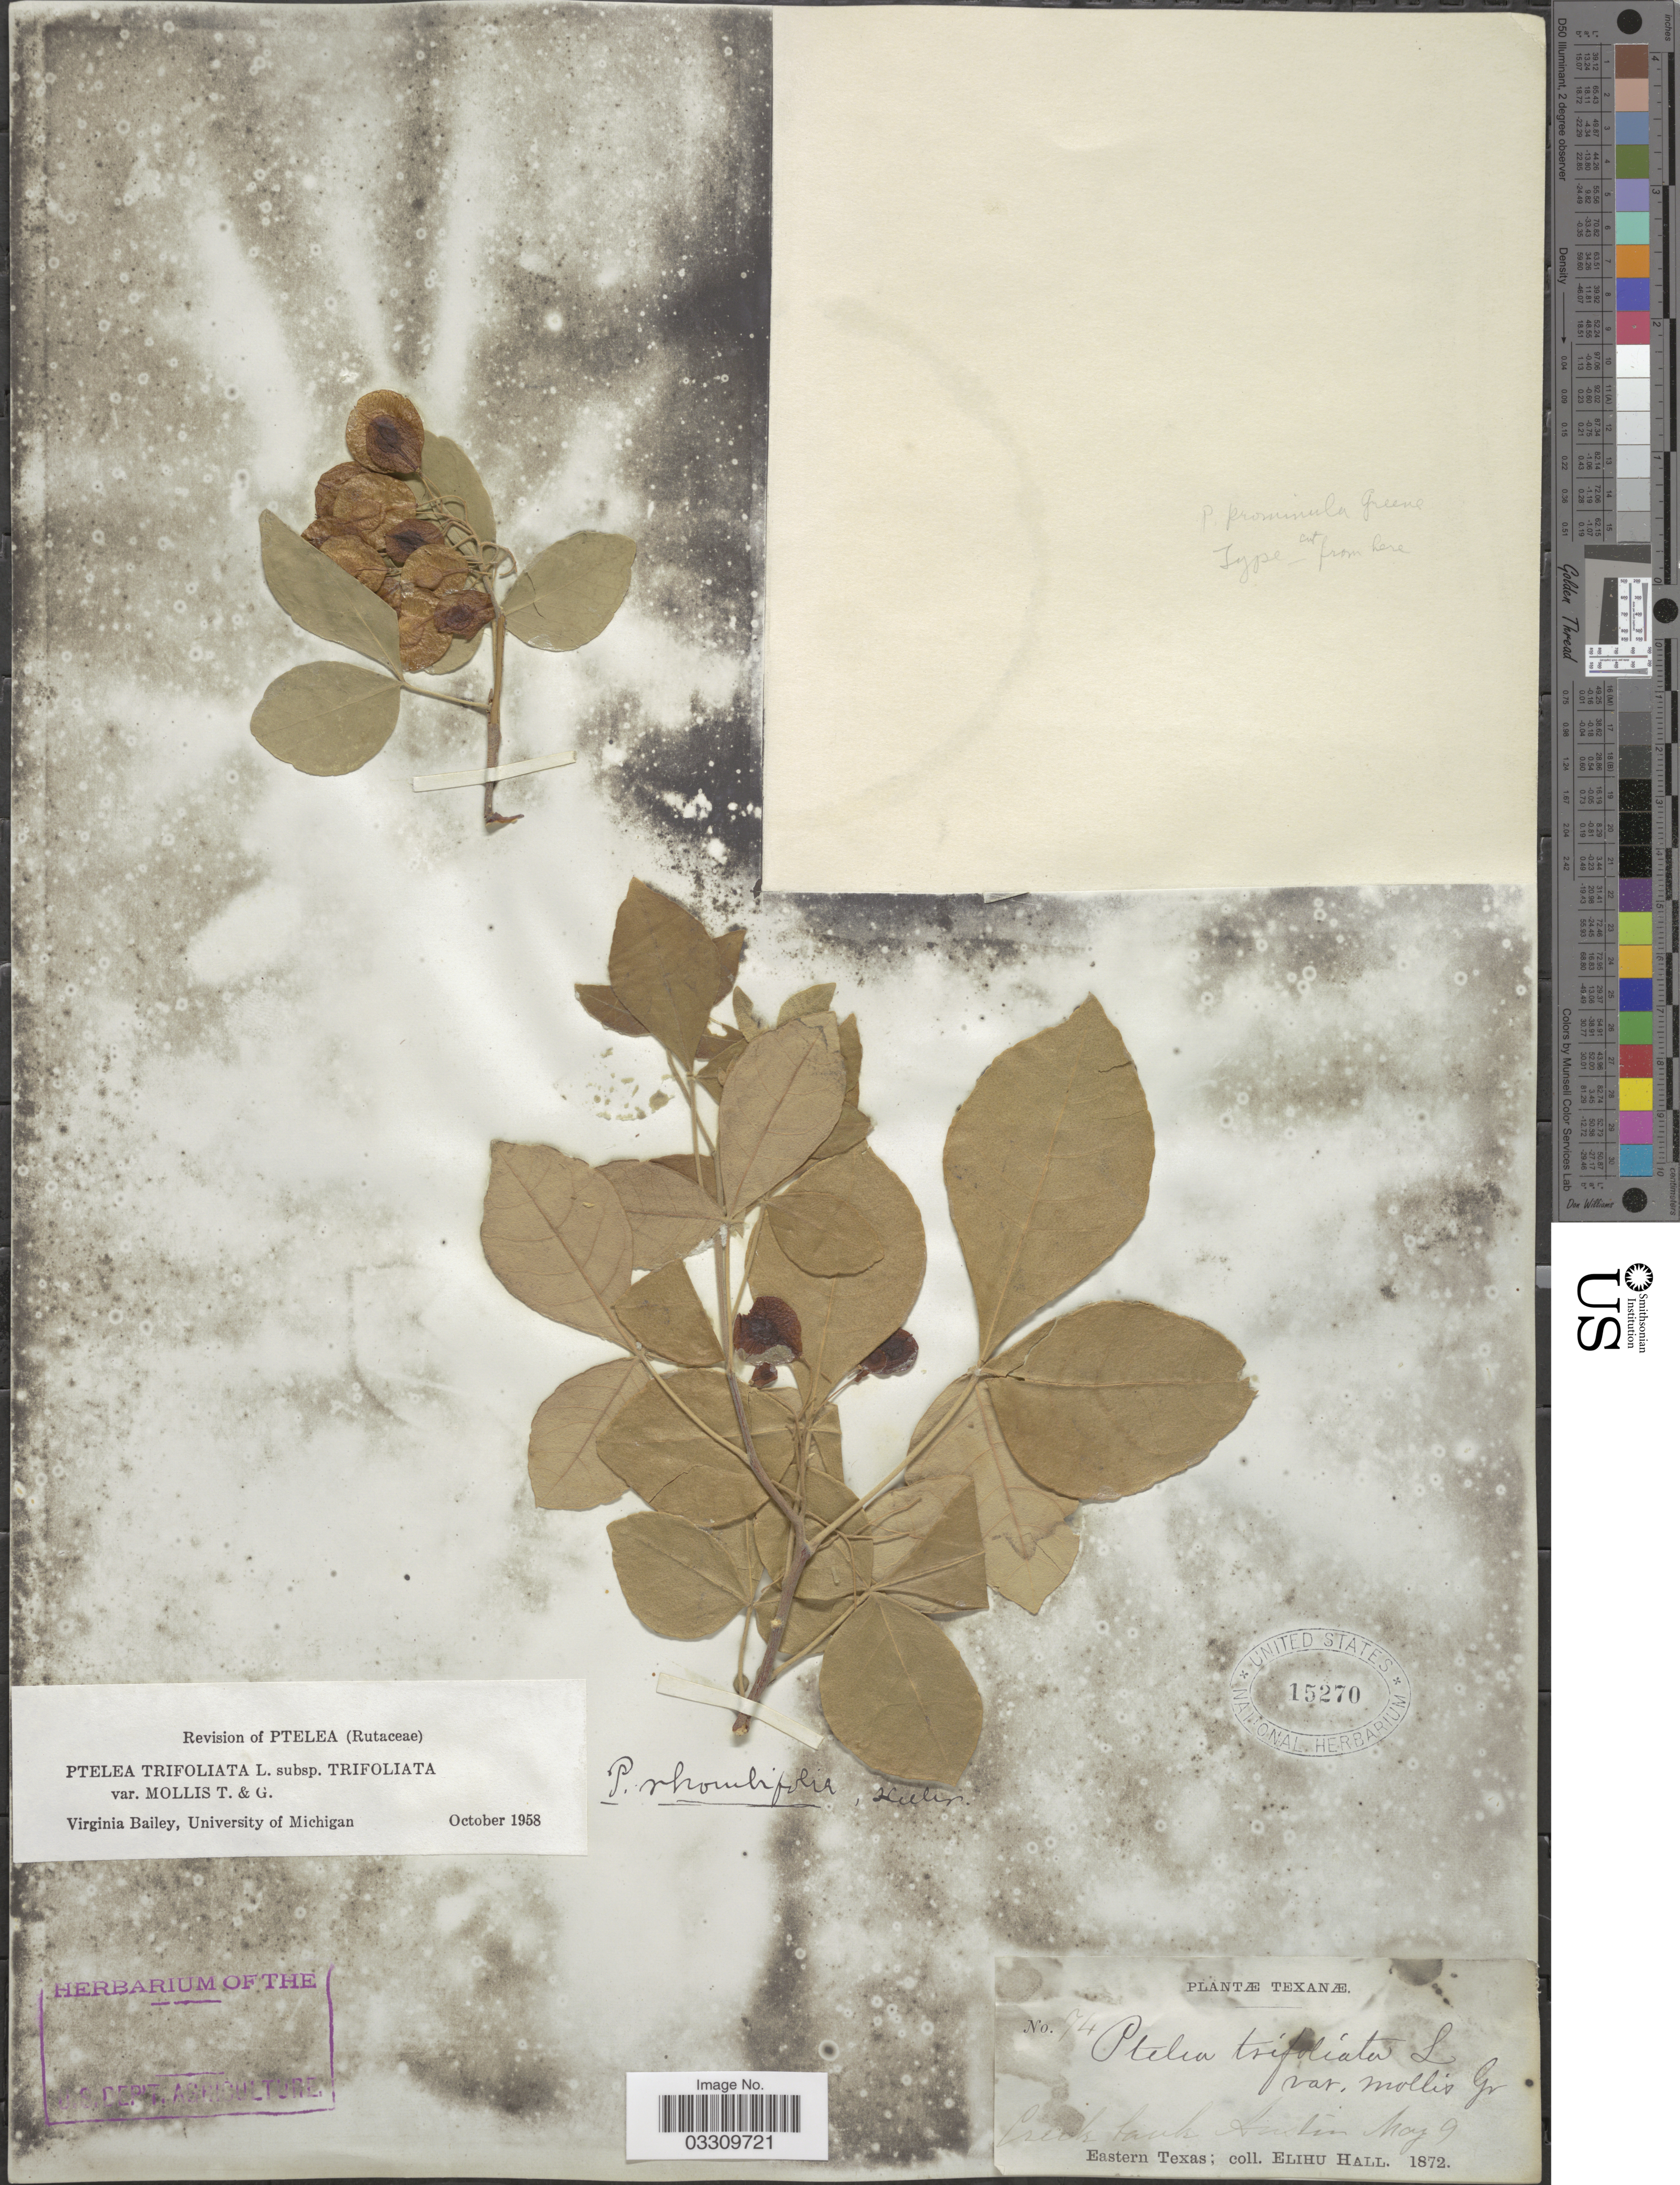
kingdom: Plantae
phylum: Tracheophyta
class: Magnoliopsida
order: Sapindales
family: Rutaceae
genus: Ptelea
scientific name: Ptelea trifoliata var. mollis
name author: Torr. & A. Gray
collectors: E. Hall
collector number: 74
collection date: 1872-05-09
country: United States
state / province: Texas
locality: Creek bank Austin. Eastern Texas.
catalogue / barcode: US 15270